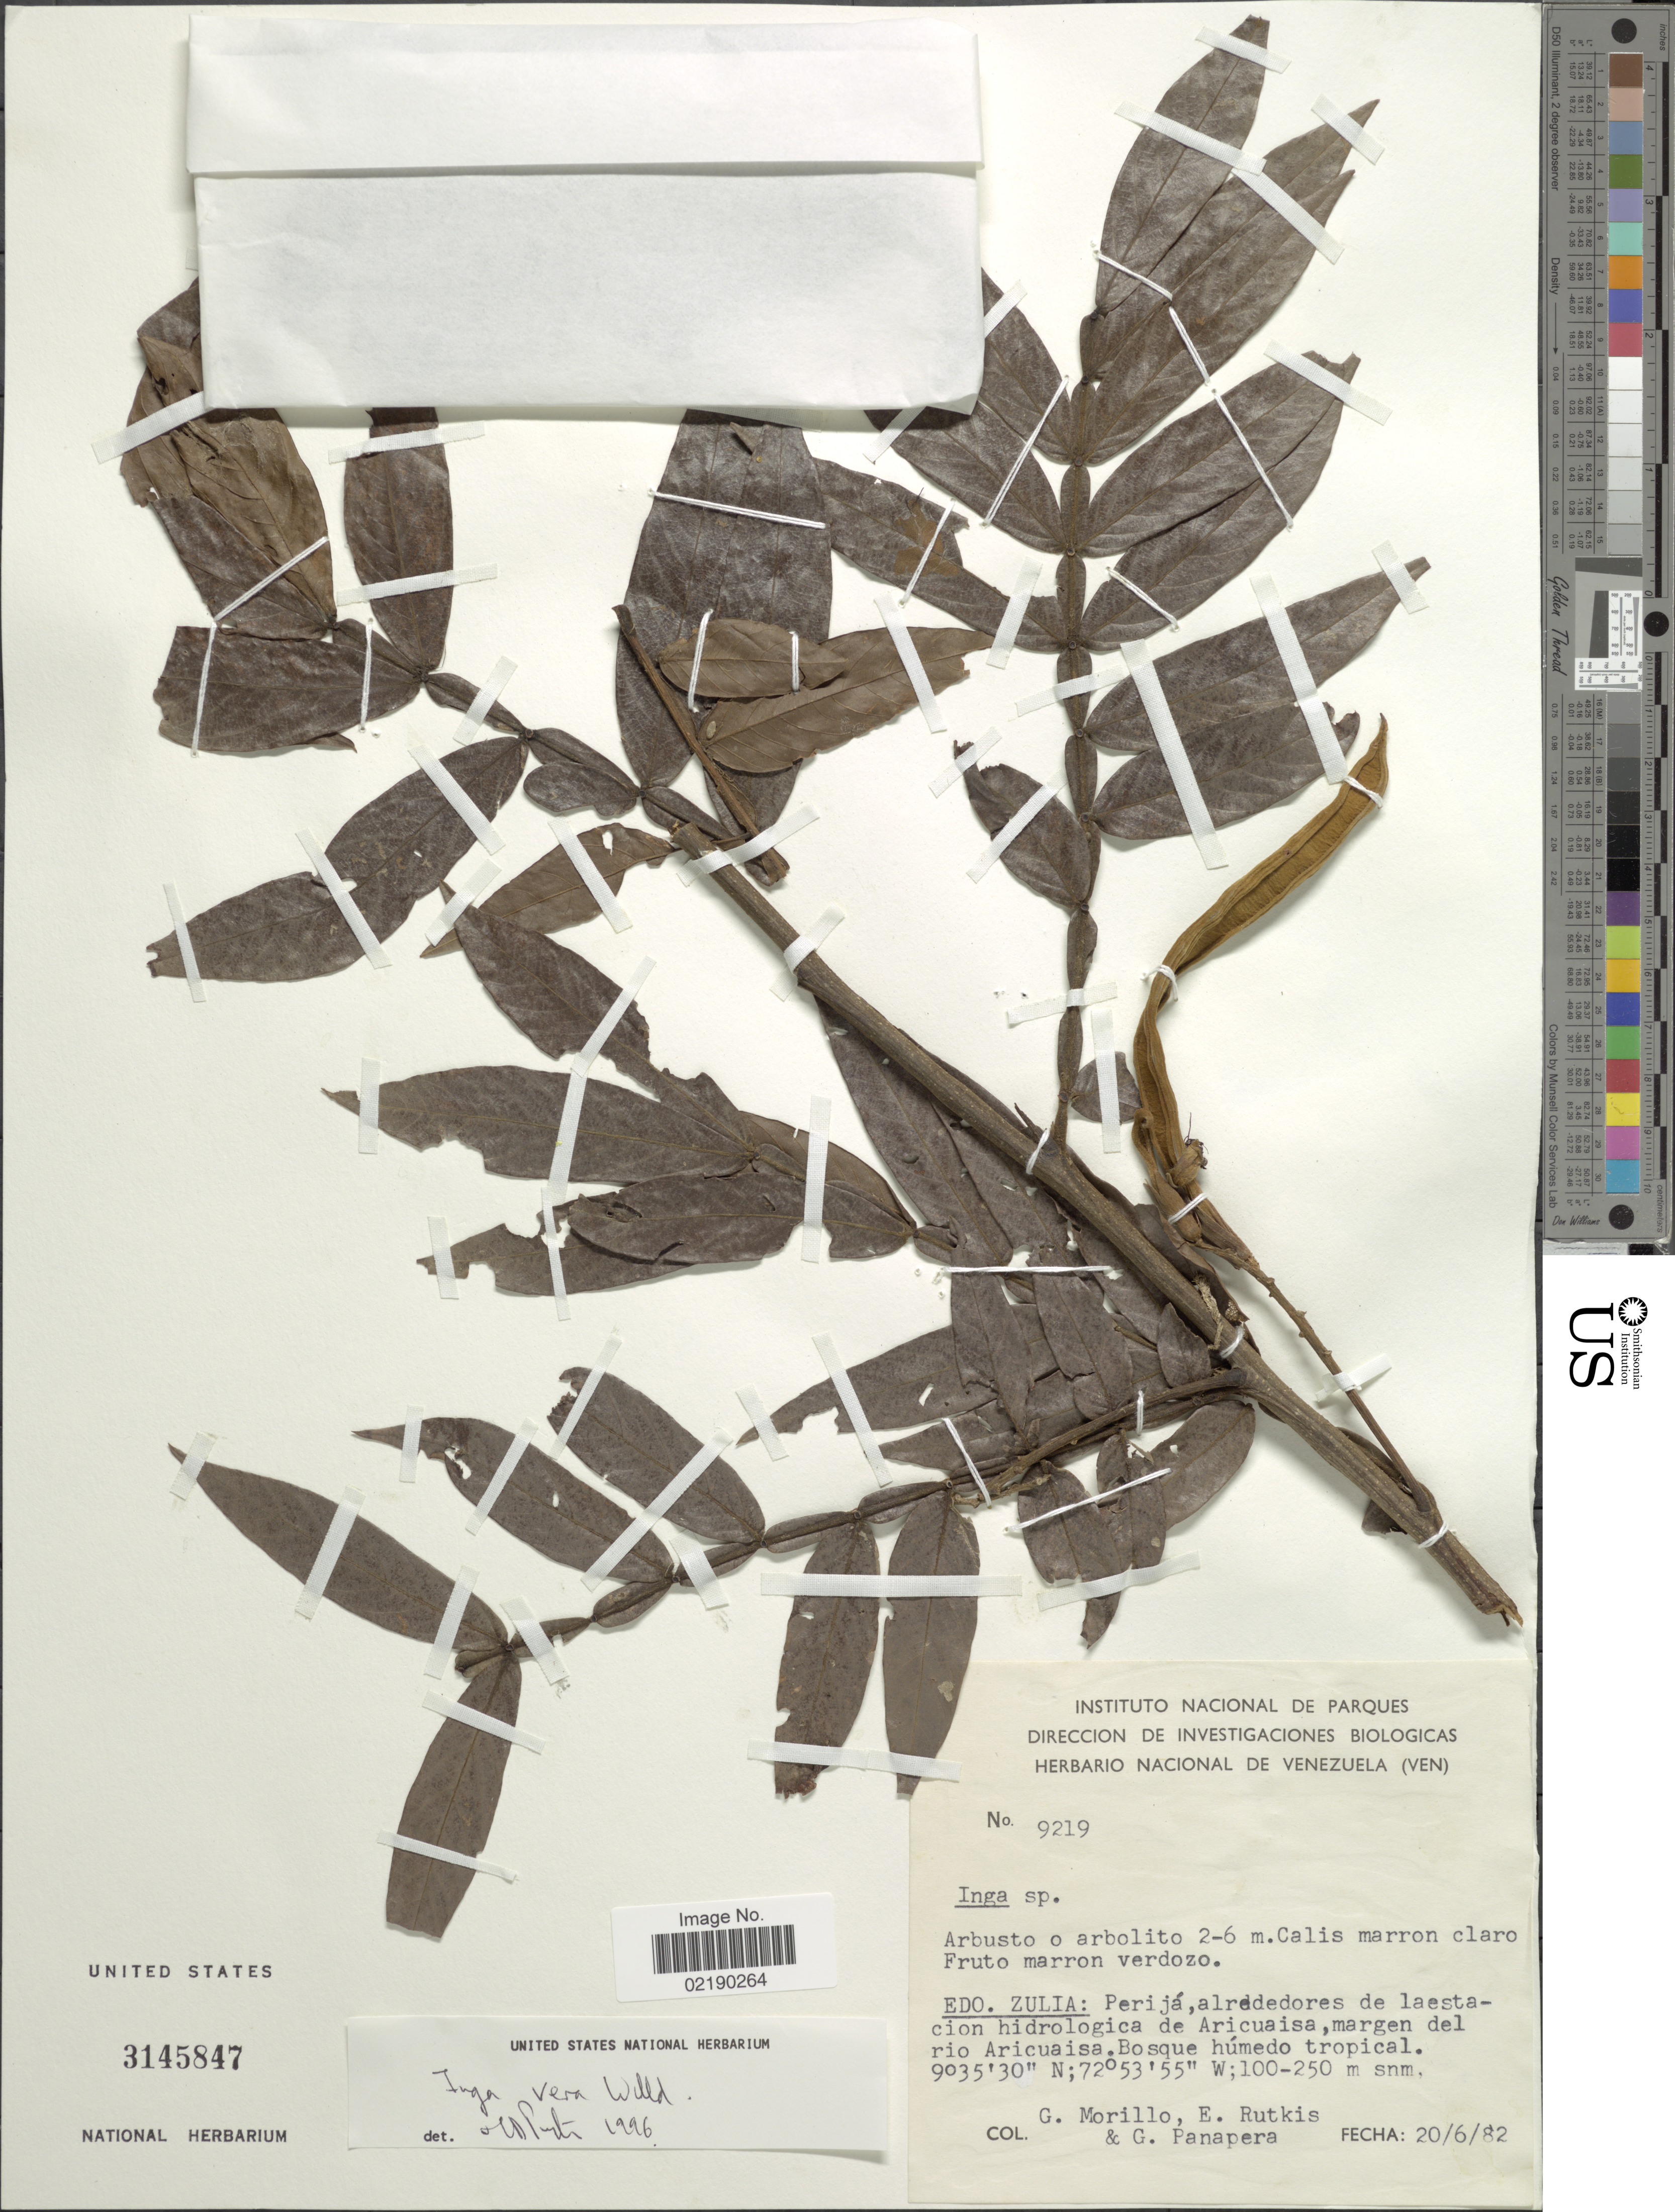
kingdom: Plantae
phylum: Tracheophyta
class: Magnoliopsida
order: Fabales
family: Fabaceae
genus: Inga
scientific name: Inga vera subsp. vera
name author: Willd.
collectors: G. Morillo, E. Rutkis & G. Panapera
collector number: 9219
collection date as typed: Transcribed d/m/y: 20/6/82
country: Venezuela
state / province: Zulia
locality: Perija, alrededores de laestacion hidrologica de Aricuaisa, margen de rio Aricuaisa Bosque humedo tropical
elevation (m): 100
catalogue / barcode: US 3145847